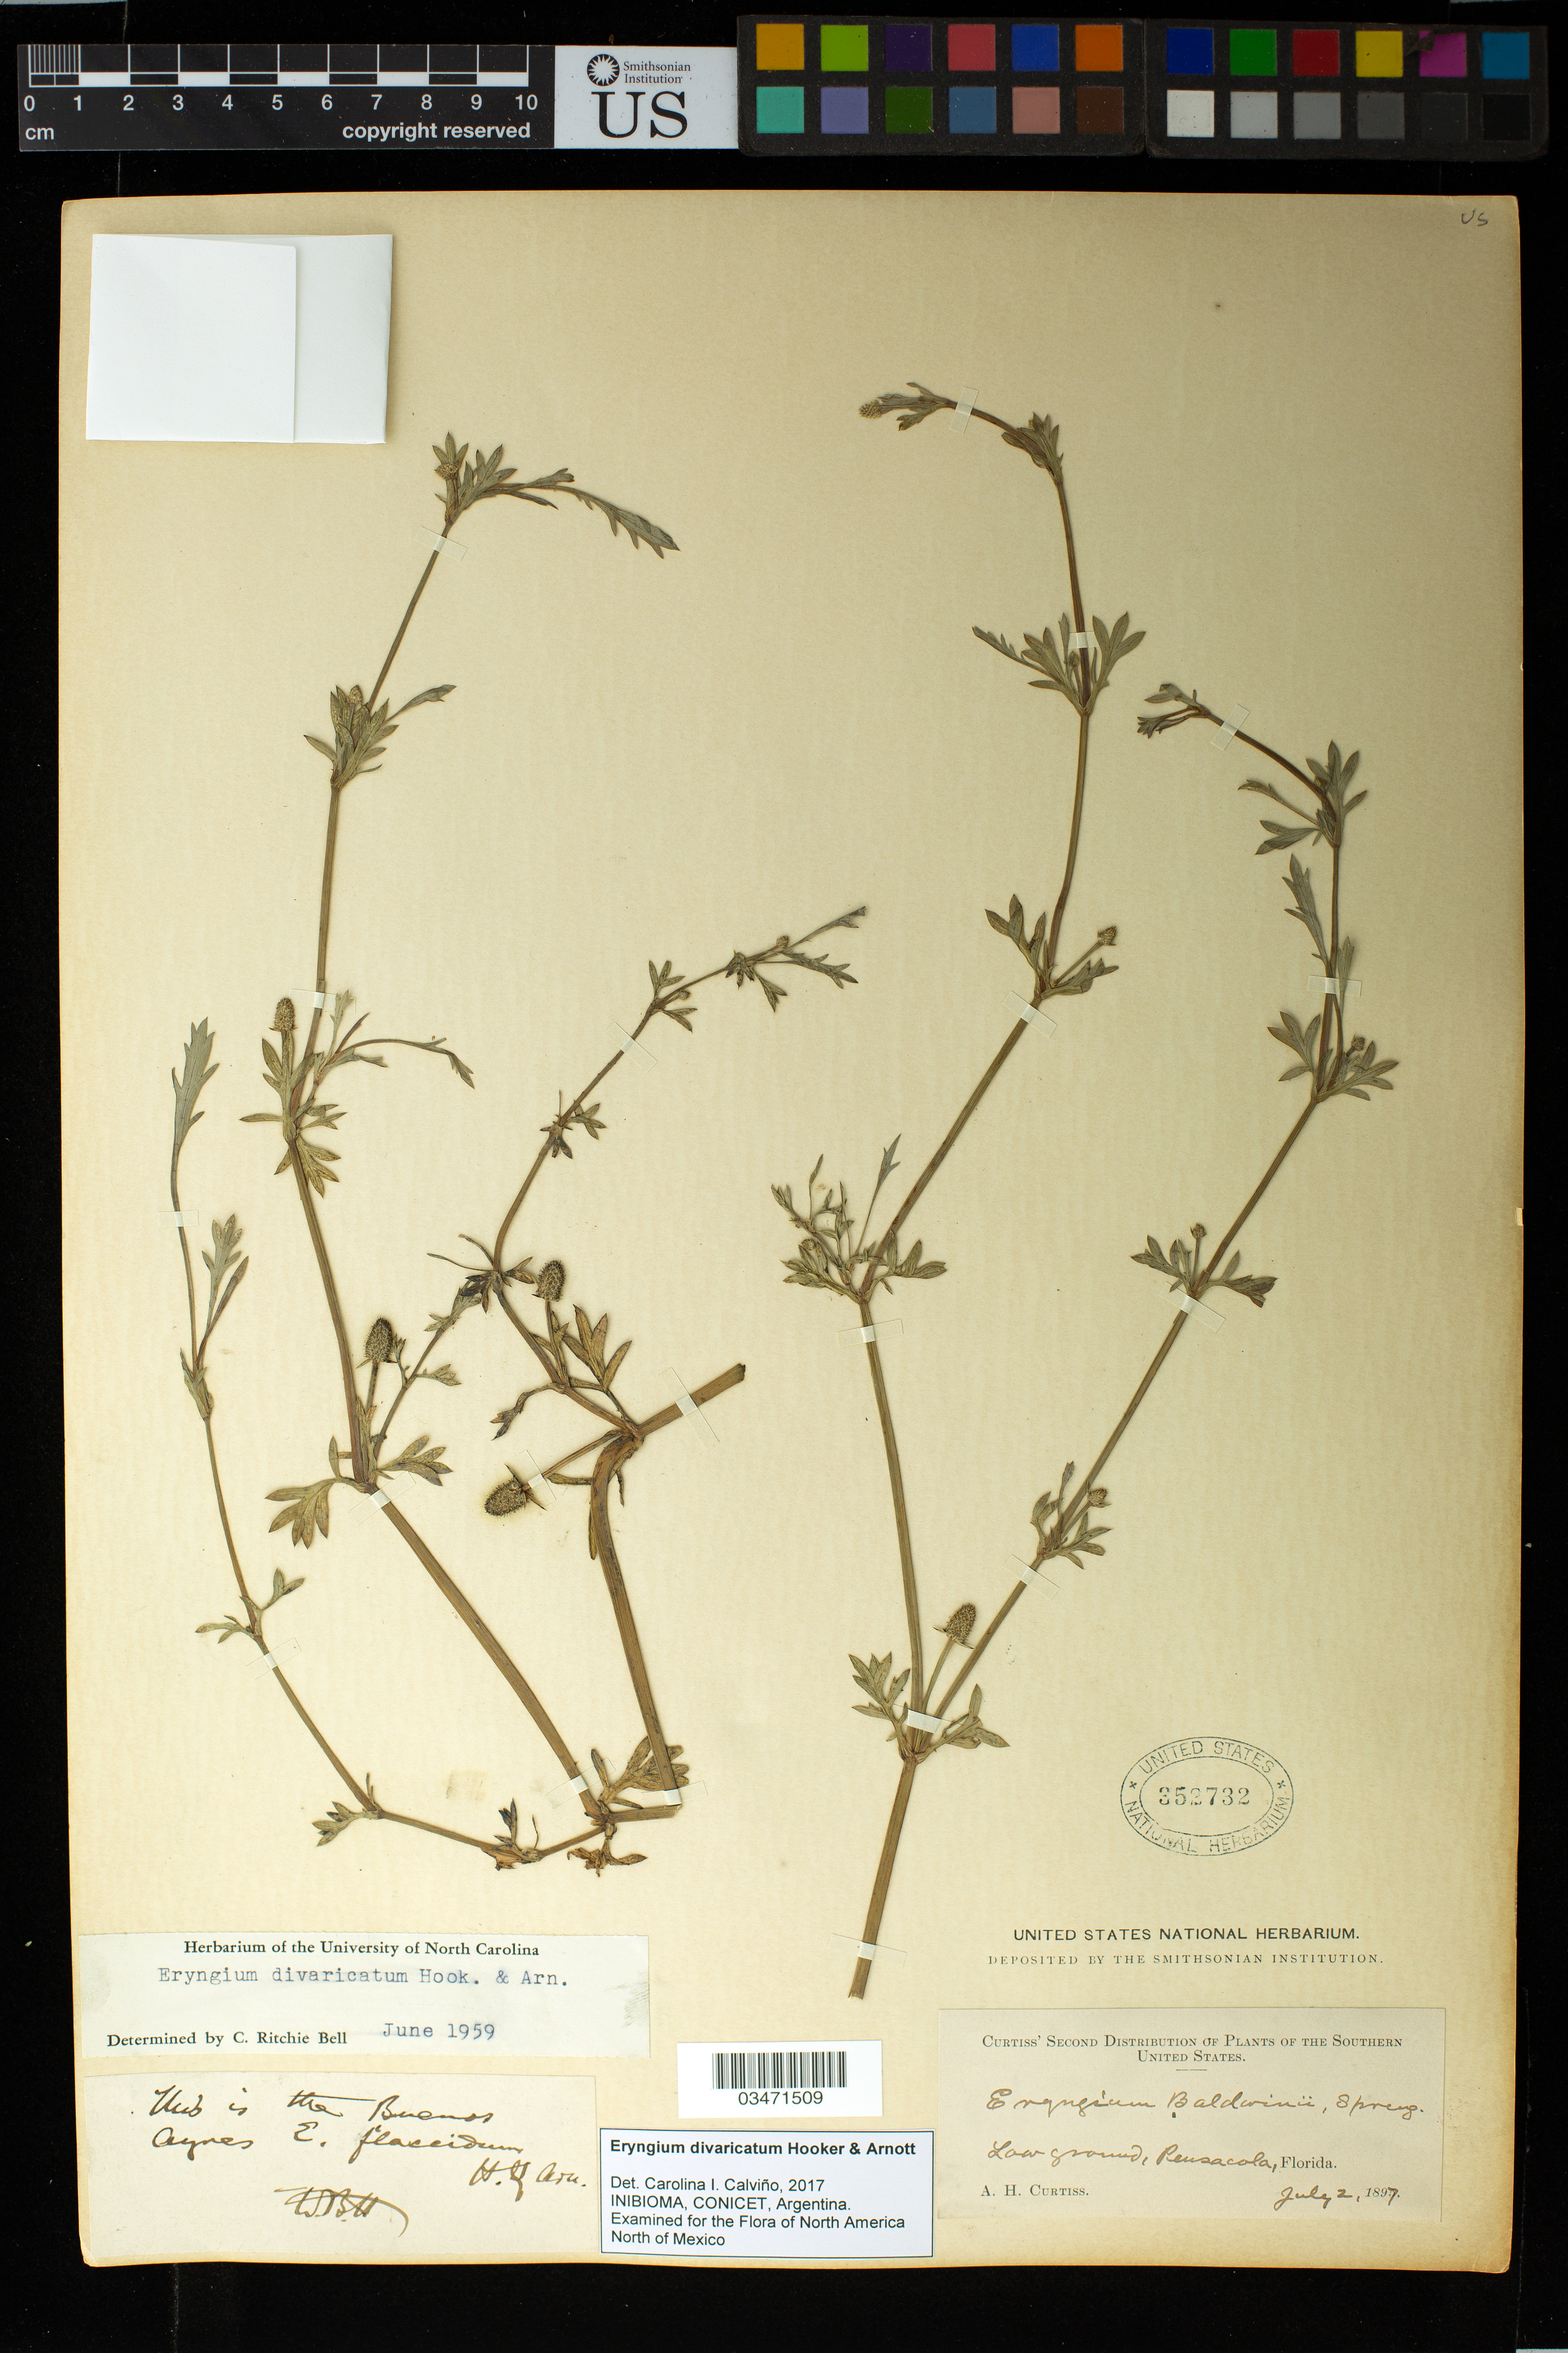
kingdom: Plantae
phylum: Tracheophyta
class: Magnoliopsida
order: Apiales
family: Apiaceae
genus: Eryngium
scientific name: Eryngium divaricatum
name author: Hook. & Arn.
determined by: Calviño, C. I.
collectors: A. H. Curtiss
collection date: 1897-07-02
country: United States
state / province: Florida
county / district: Escambia County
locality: Pensacola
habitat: Low ground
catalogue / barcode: US 352732